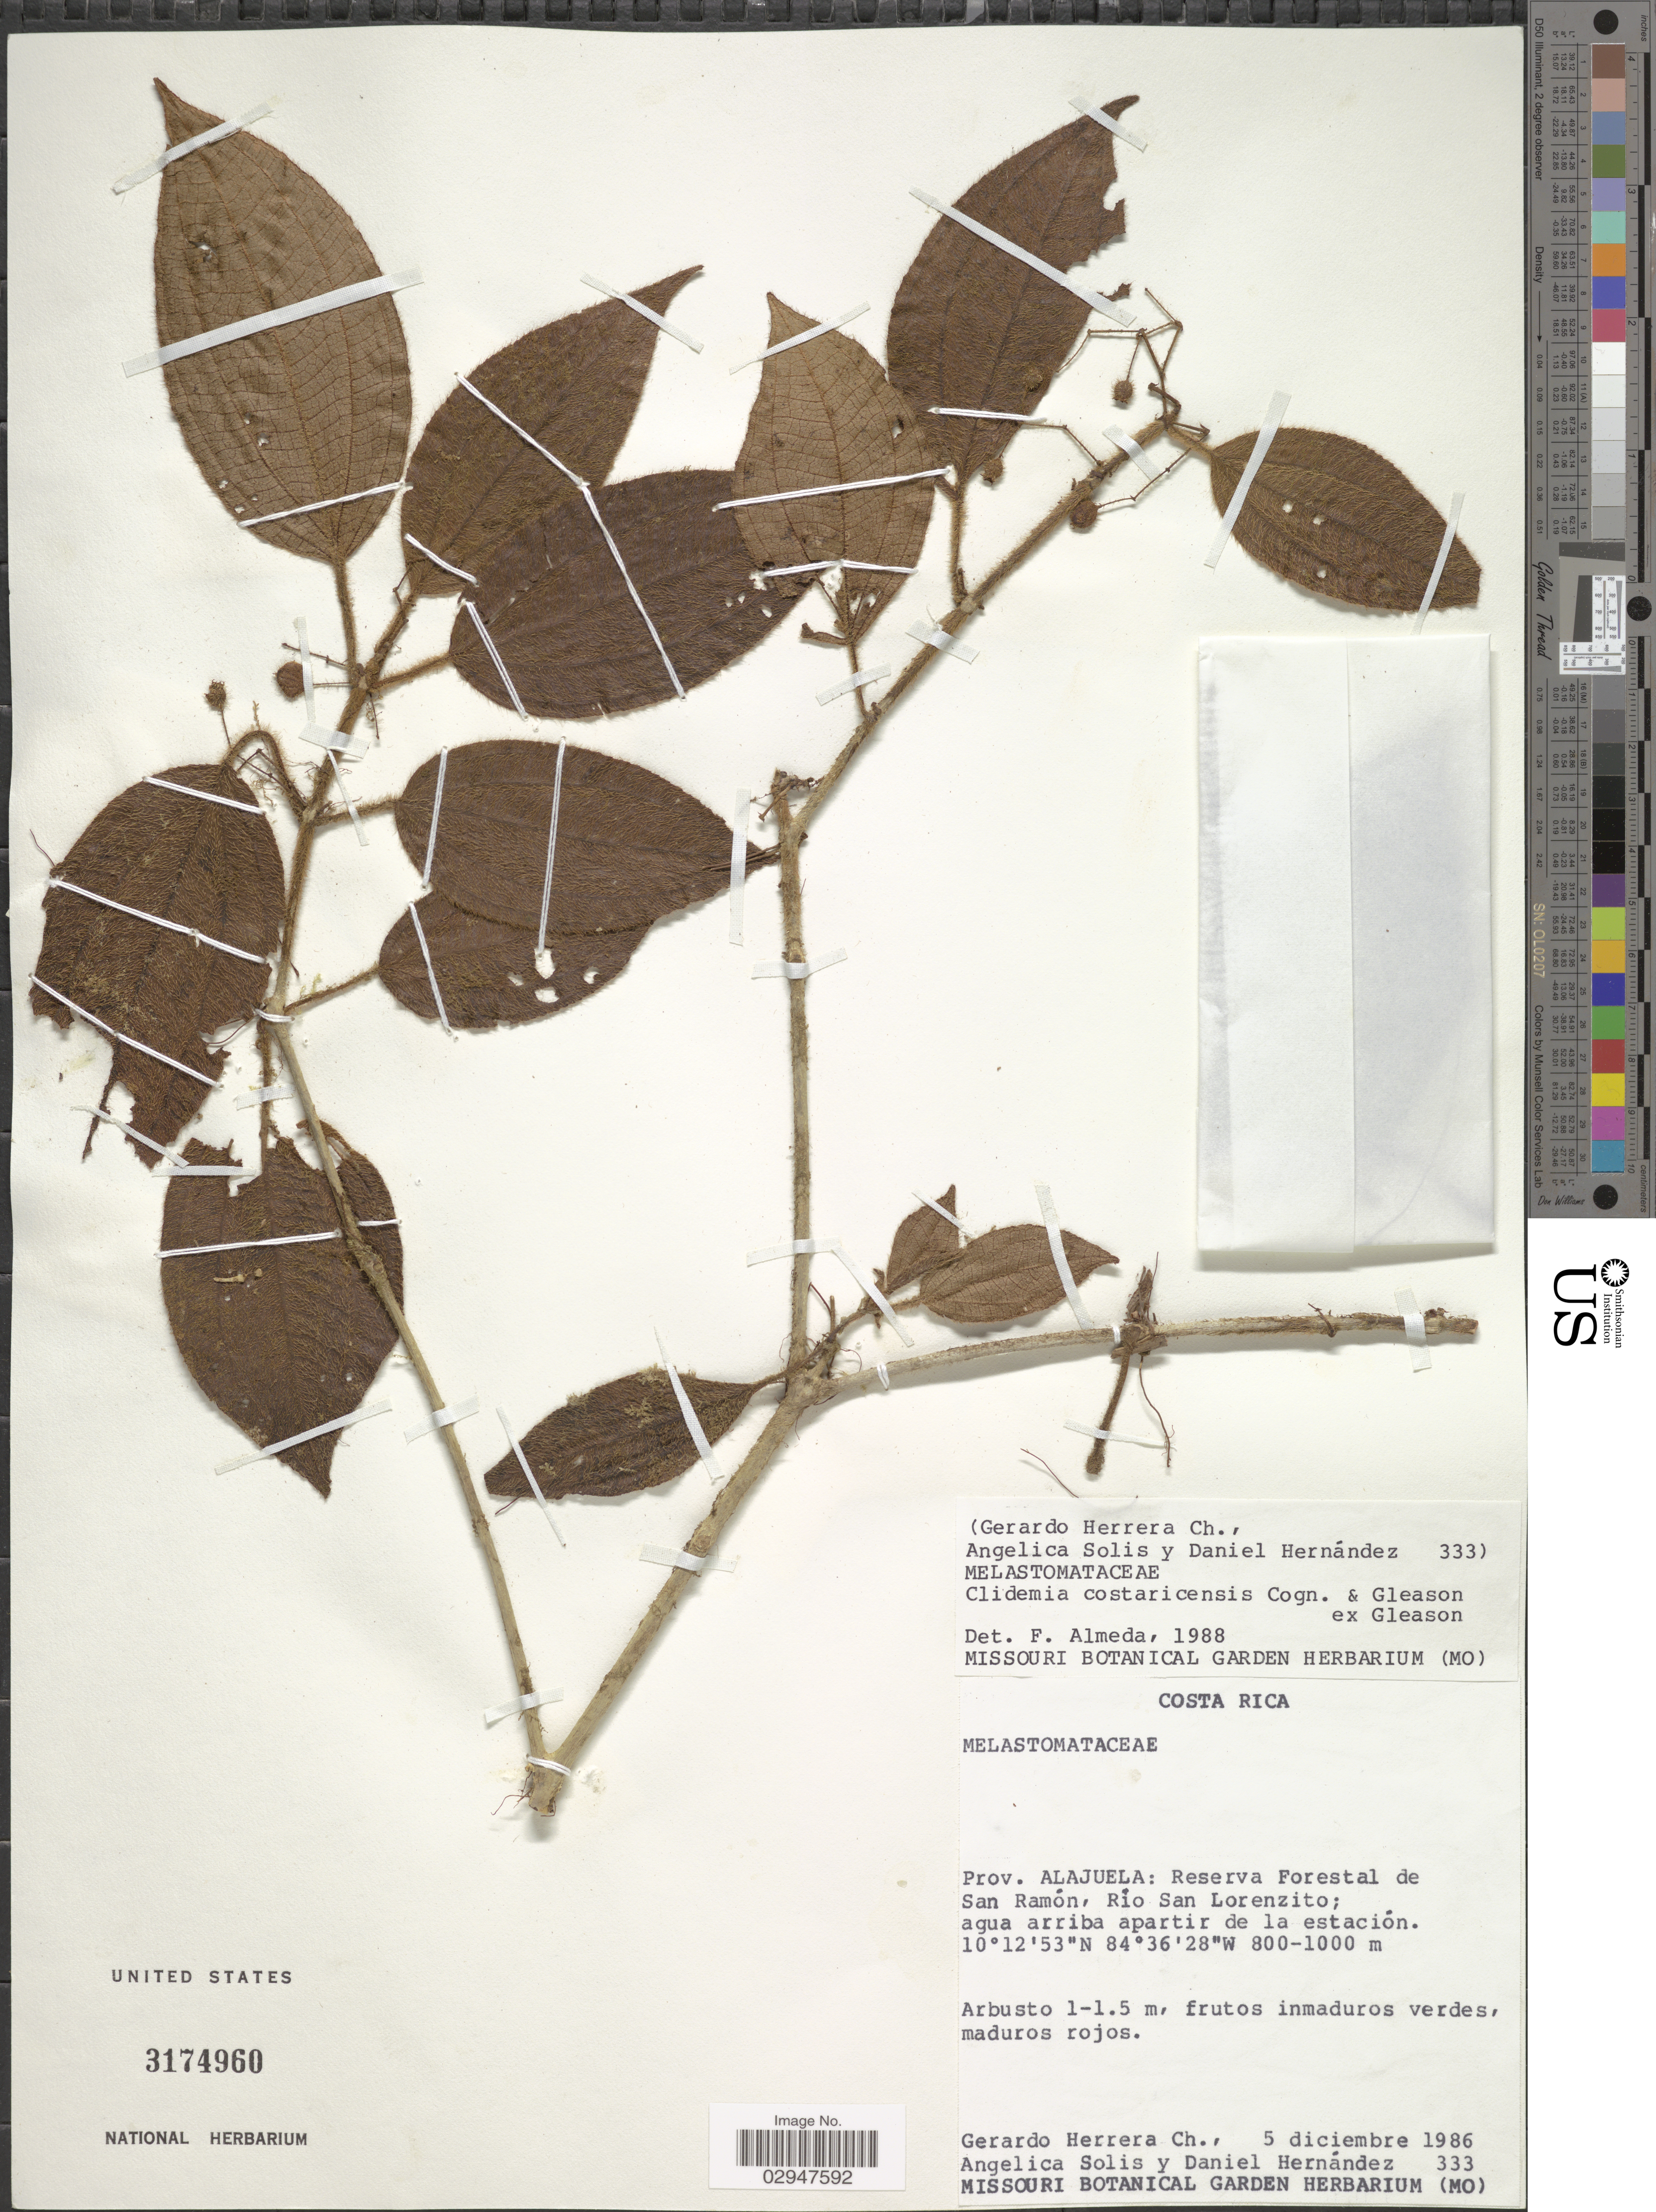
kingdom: Plantae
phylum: Tracheophyta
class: Magnoliopsida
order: Myrtales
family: Melastomataceae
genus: Clidemia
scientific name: Clidemia costaricensis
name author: Cogn. & Gleason in Gleason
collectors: G. Herrera Ch., A. Solis & D. Hernández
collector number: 333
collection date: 1986-12-05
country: Costa Rica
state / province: Alajuela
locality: Reserva Forestal de San Ramón, Río San Lorenzito; agua arriba de la estación.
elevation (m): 800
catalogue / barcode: US 3174960